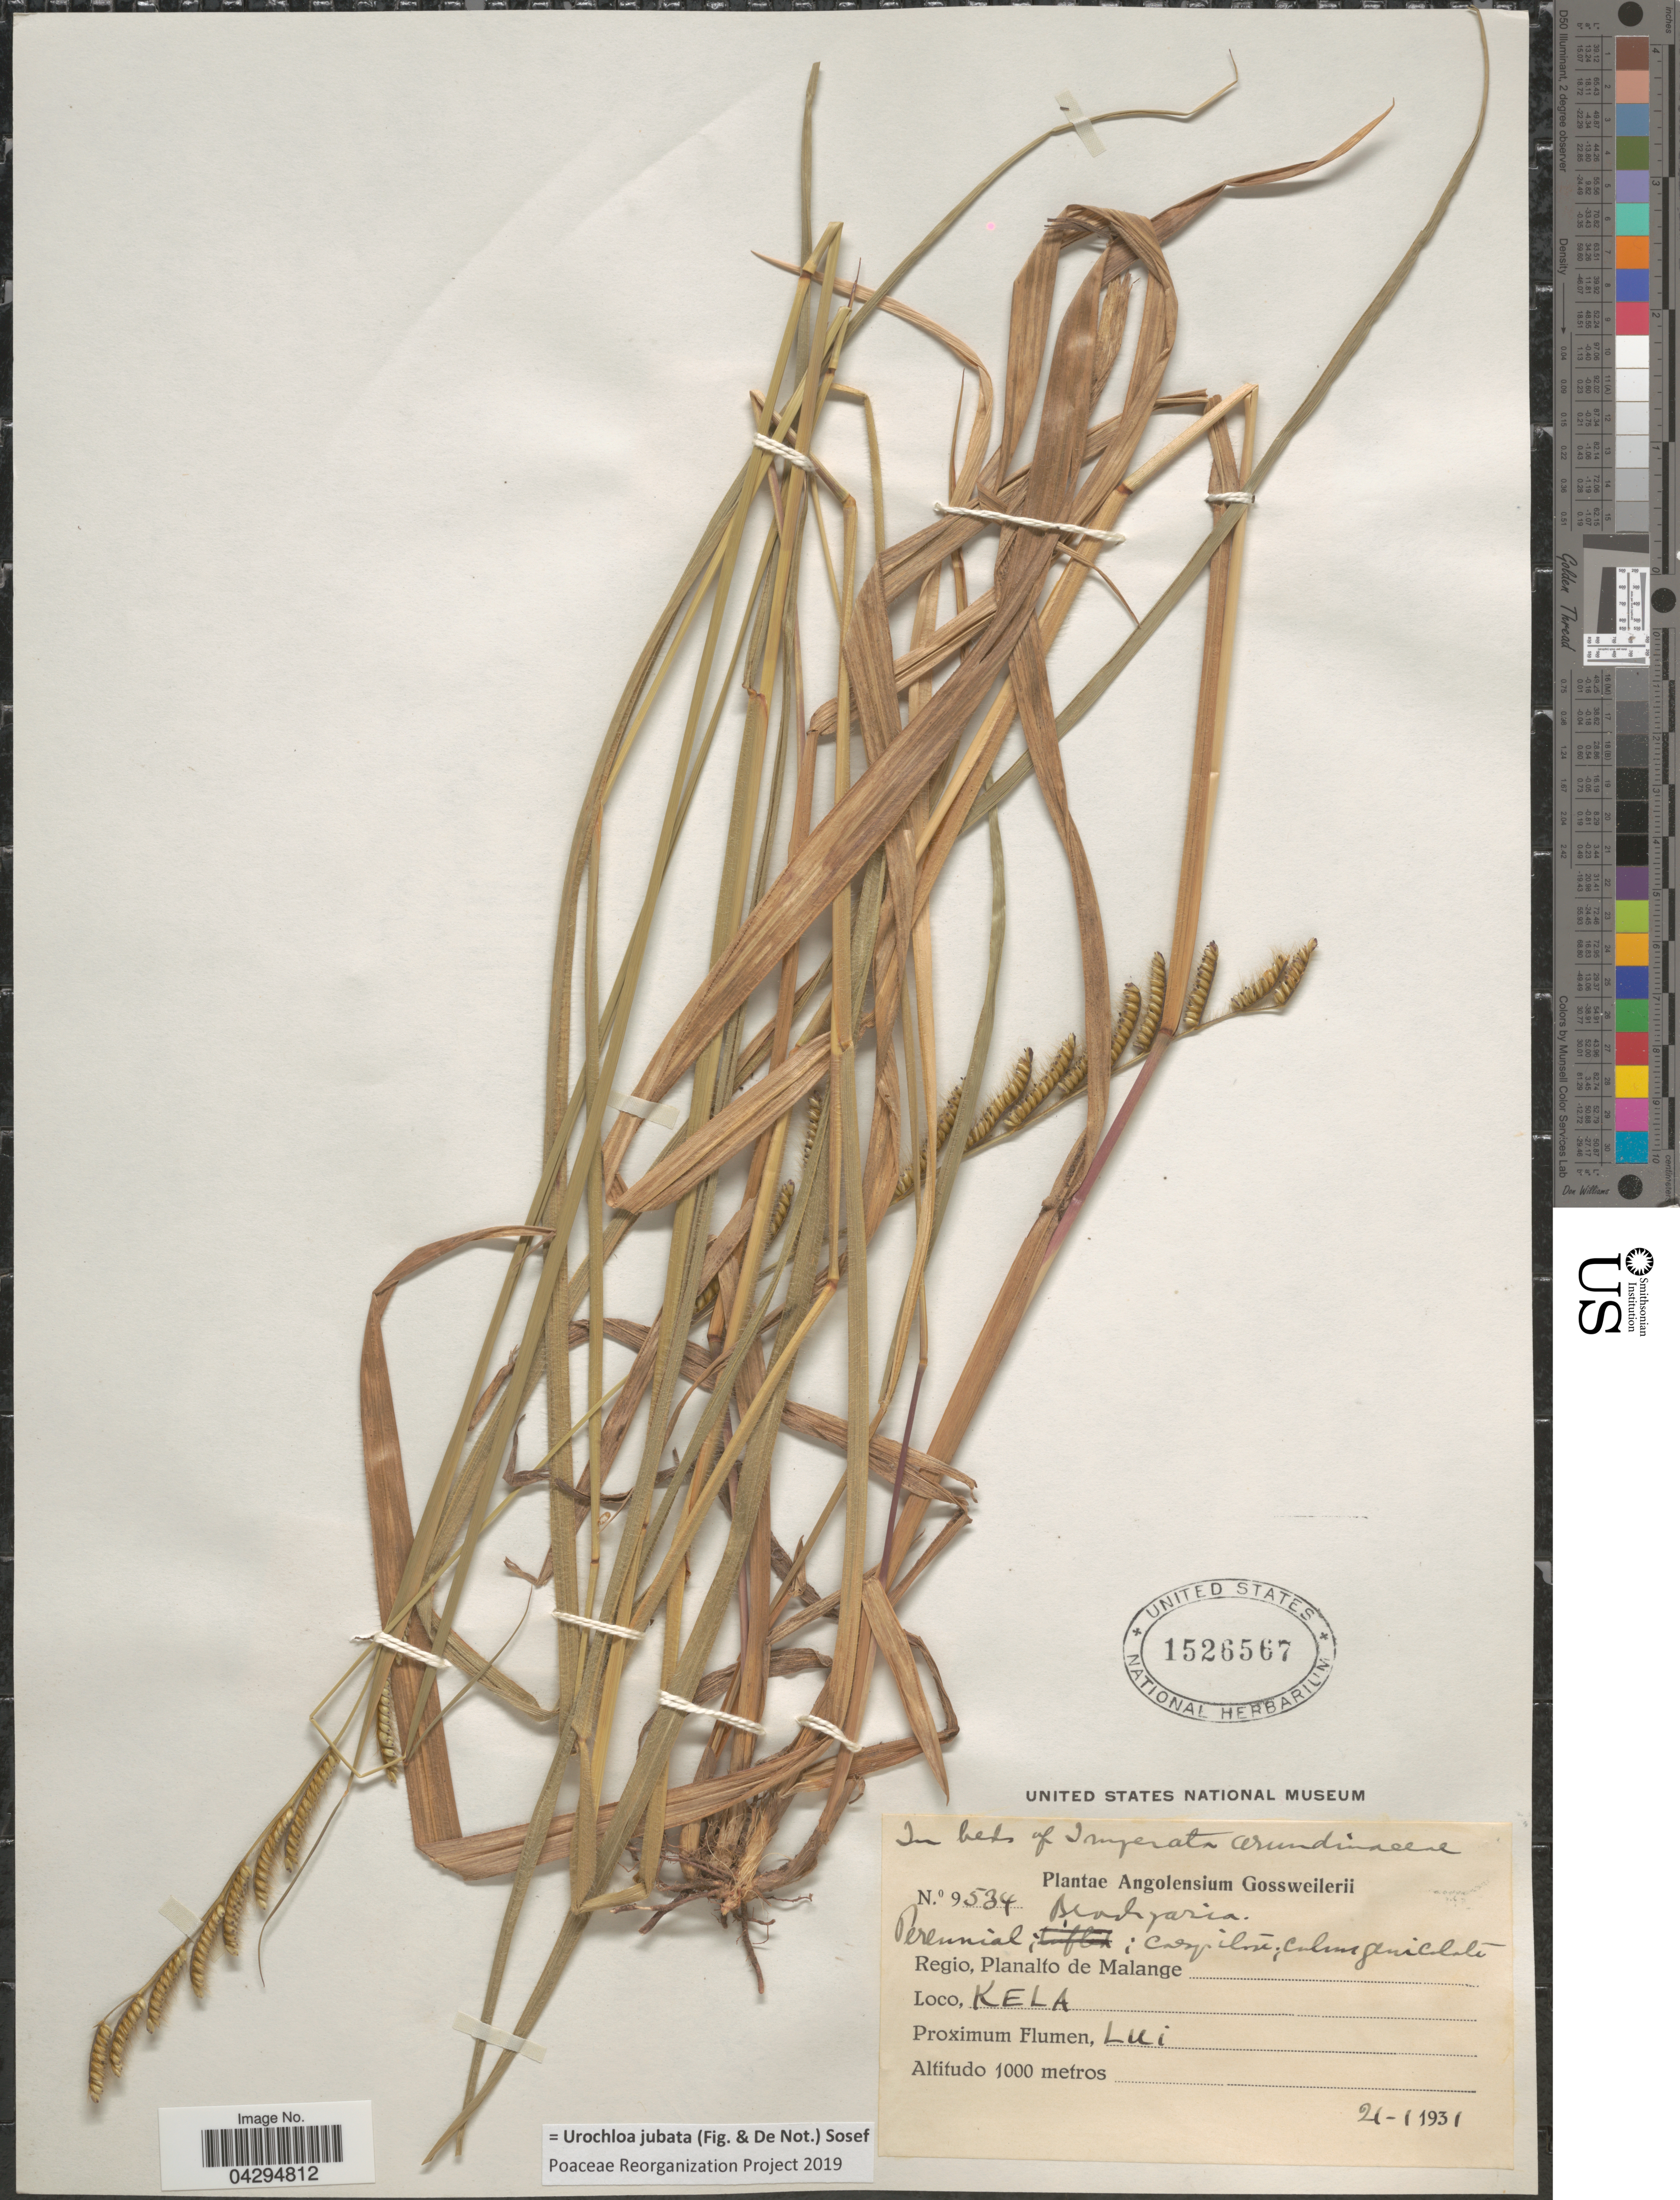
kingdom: Plantae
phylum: Tracheophyta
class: Liliopsida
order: Poales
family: Poaceae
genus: Urochloa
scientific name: Urochloa jubata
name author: (Fig. & De Not.) Sosef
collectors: -. Gossweiler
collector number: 9534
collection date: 1931-01-21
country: Angola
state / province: Malange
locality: Regio, Planalto de Malange. Kela. Proximum Flumen, Lui.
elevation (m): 1000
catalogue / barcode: US 1526567